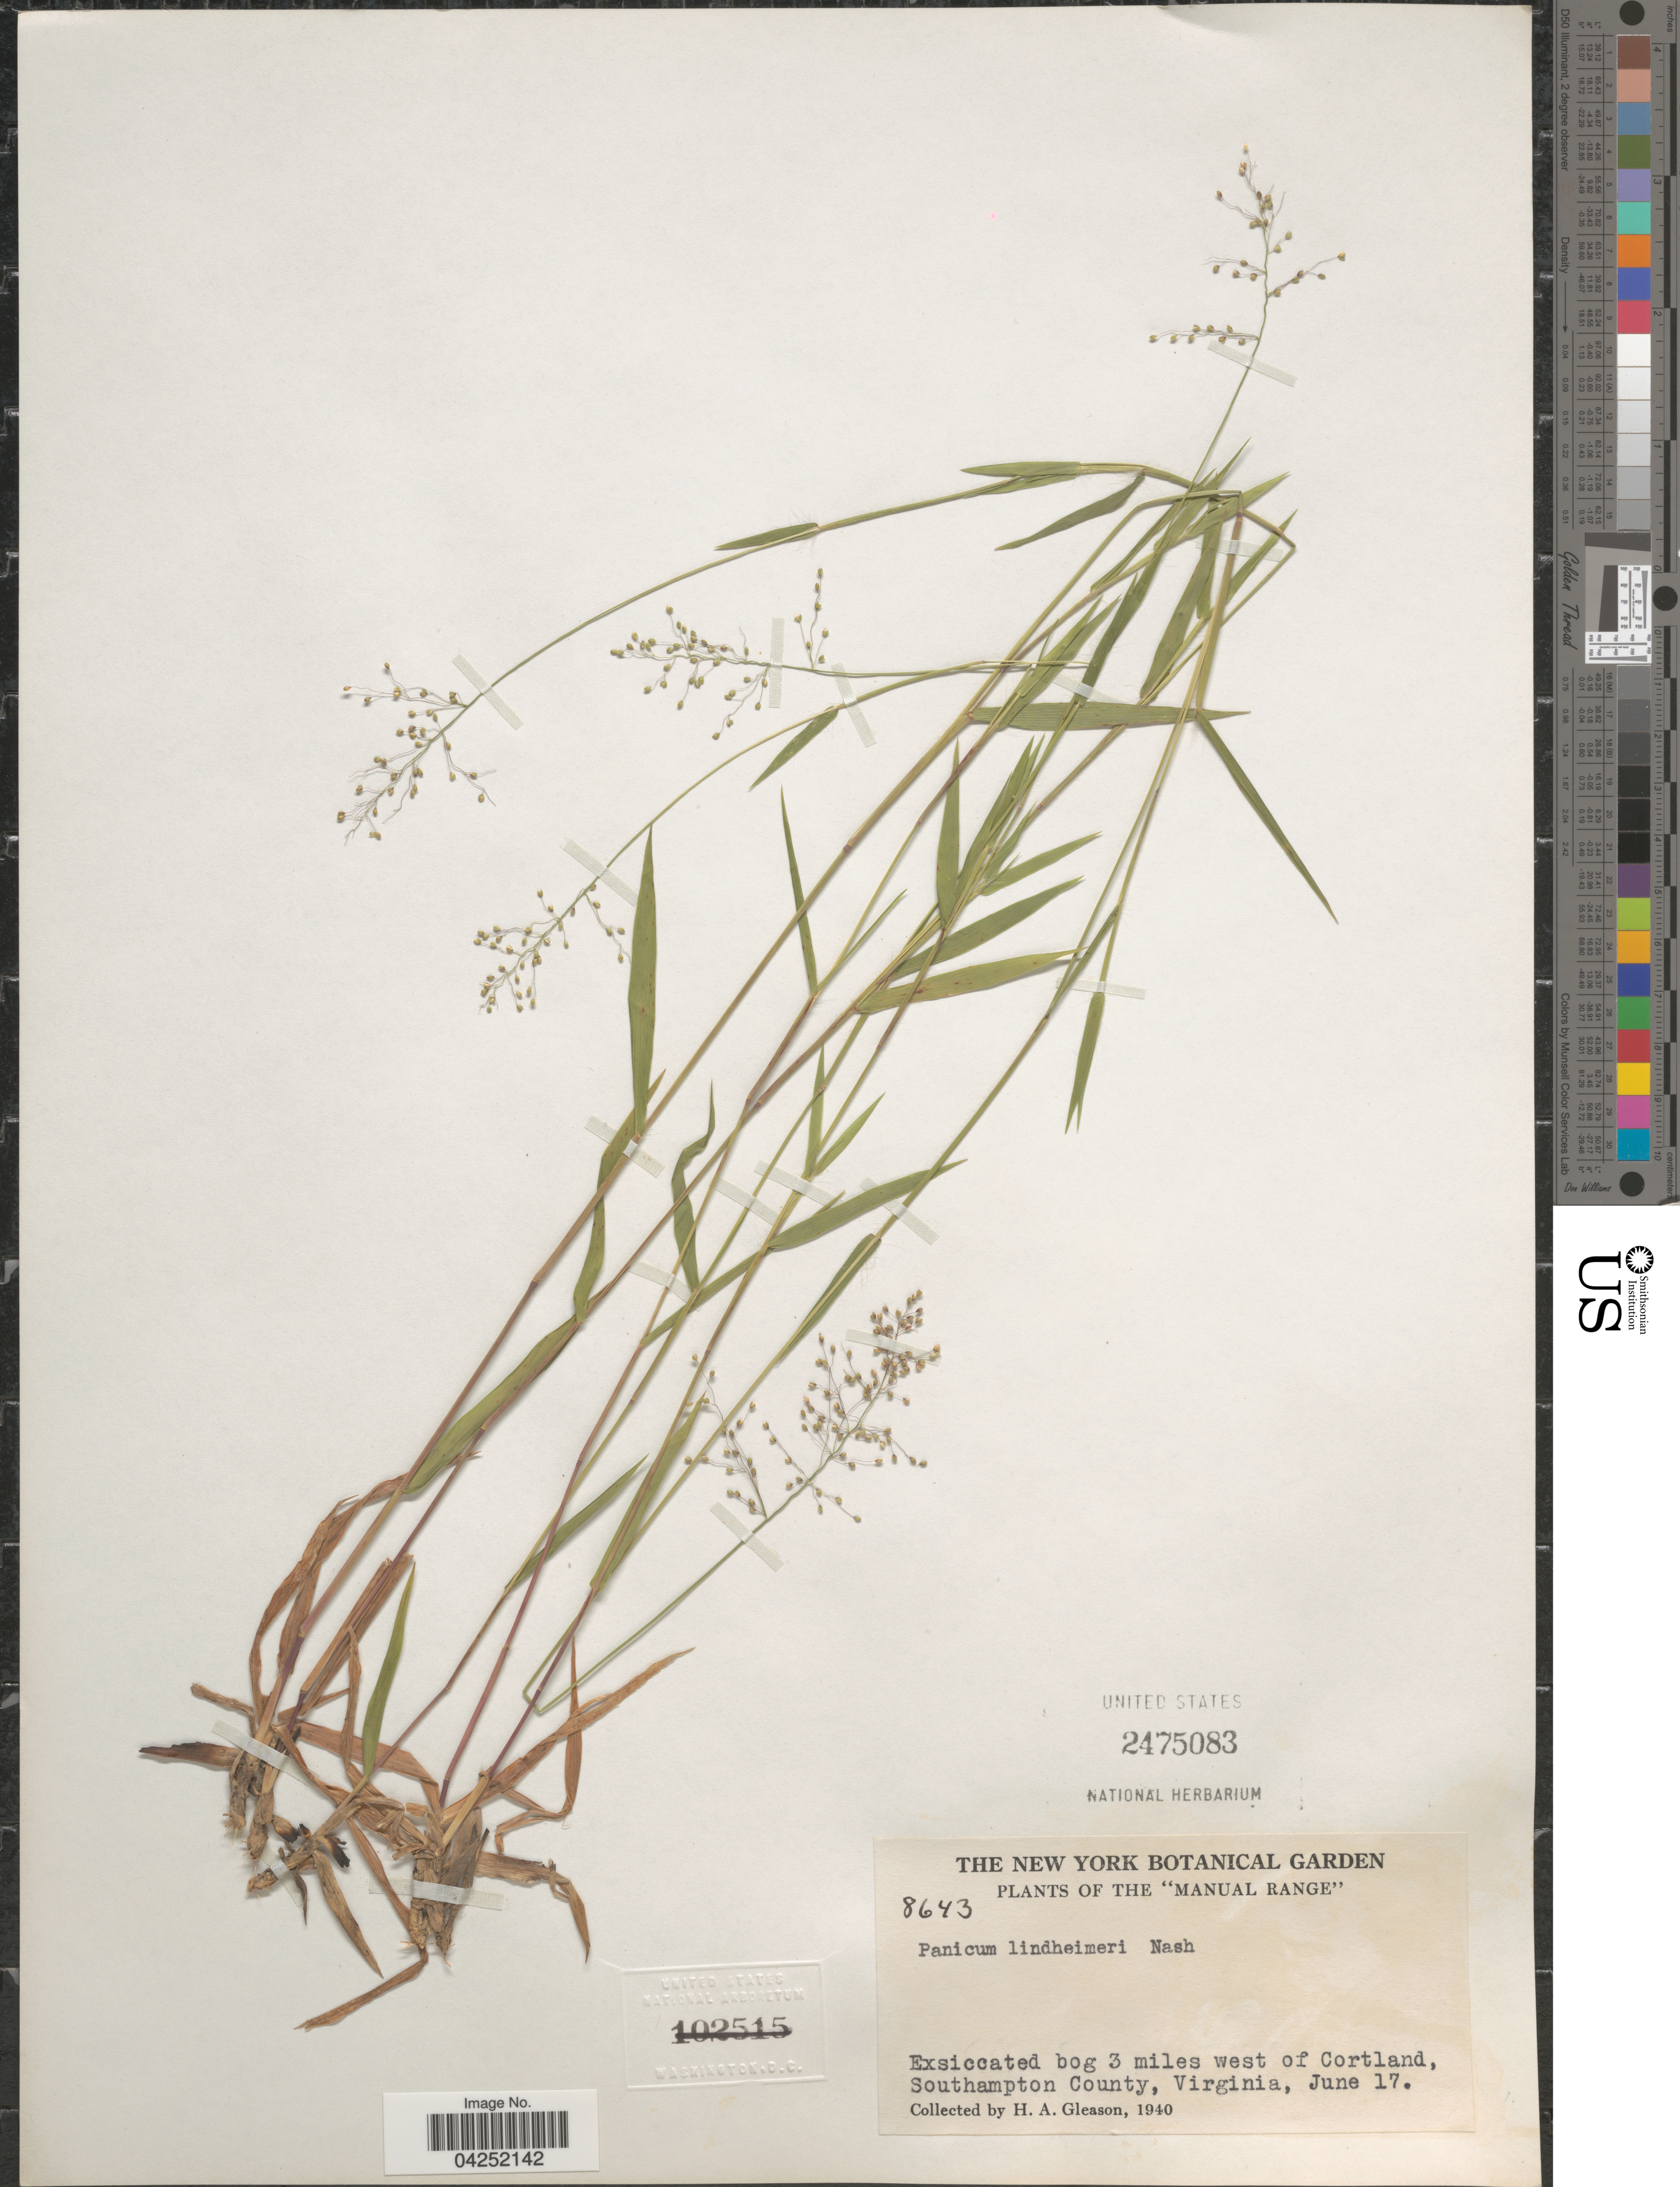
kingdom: Plantae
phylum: Tracheophyta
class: Liliopsida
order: Poales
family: Poaceae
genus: Dichanthelium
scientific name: Dichanthelium acuminatum var. lindheimeri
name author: (Nash) Gould & C.A. Clark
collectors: H. A. Gleason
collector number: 8643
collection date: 1940-06-17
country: United States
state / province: Virginia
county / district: Southampton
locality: The "Manual Range". Exsiccated bog 3 miles west of Cortland, Southampton County.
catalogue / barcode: US 2475083